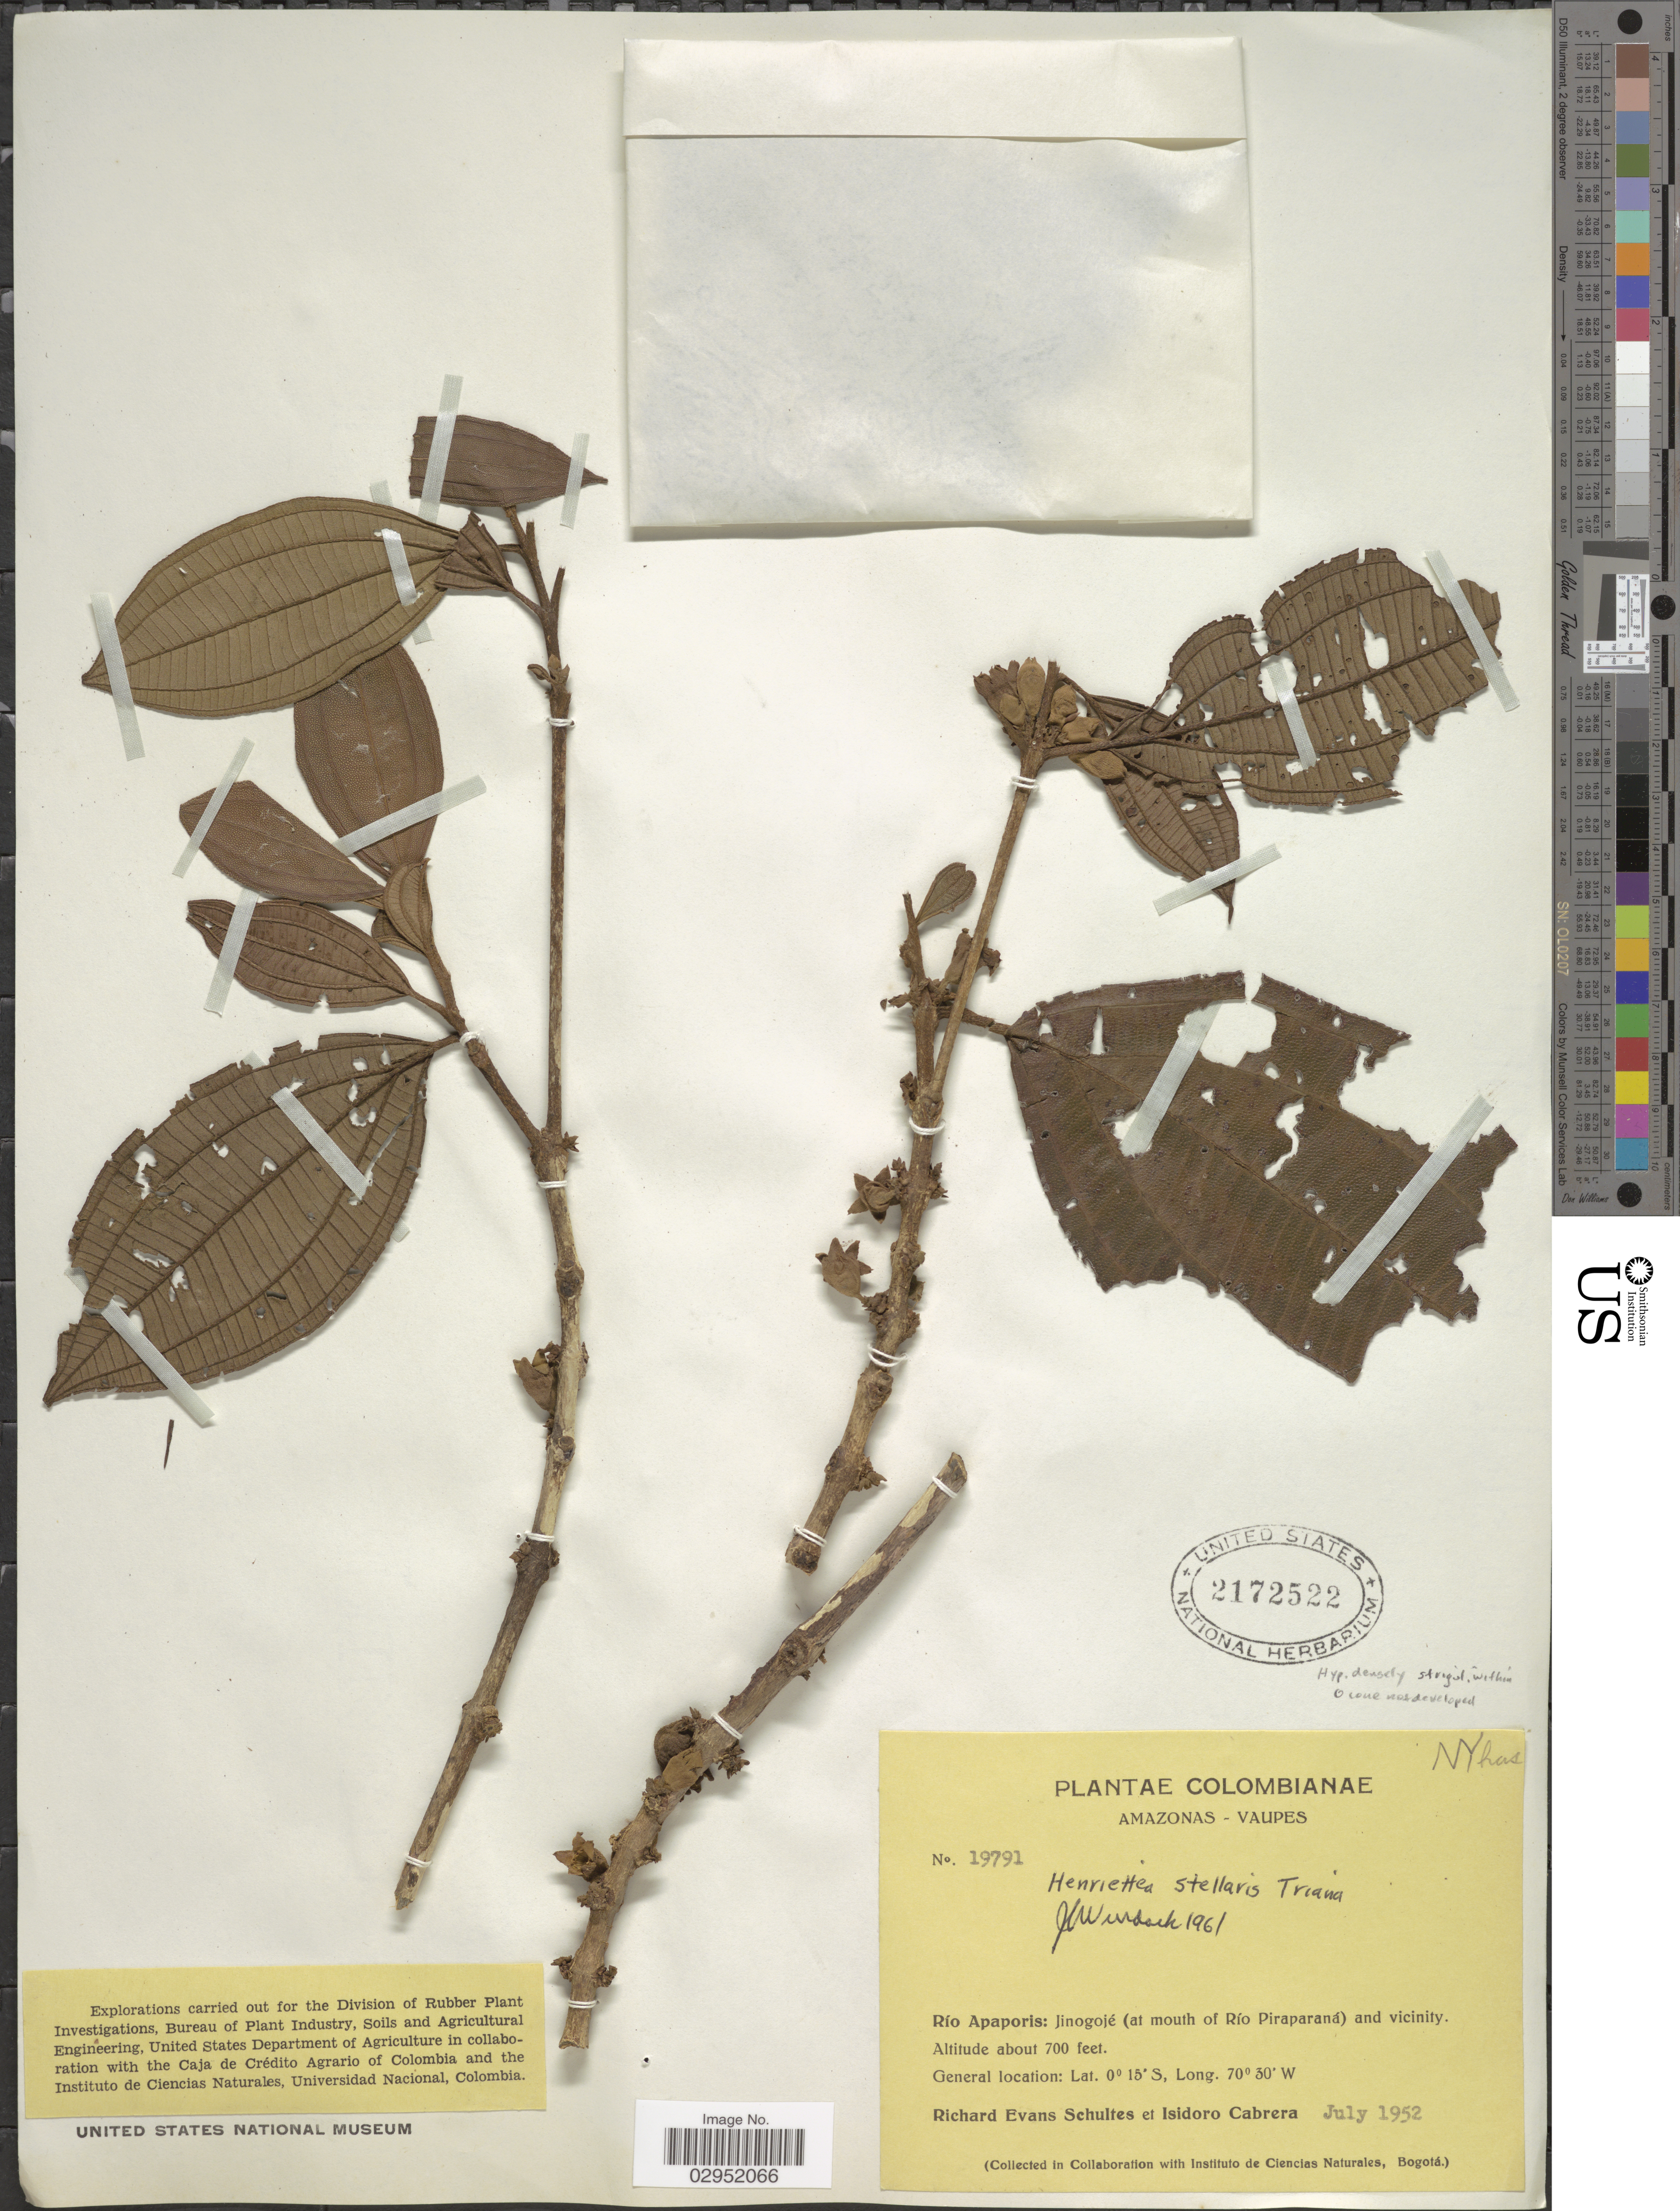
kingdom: Plantae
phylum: Tracheophyta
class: Magnoliopsida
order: Myrtales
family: Melastomataceae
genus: Henriettea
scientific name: Henriettea stellaris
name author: O. Berg ex Triana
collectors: R. E. Schultes & I. Cabrera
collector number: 19791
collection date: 1952-07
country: Colombia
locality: Amazonas - Vaupes. Río Apaporis: Jinogojé (at mouth of Río Piraparaná) and vicinity.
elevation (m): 213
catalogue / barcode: US 2172522